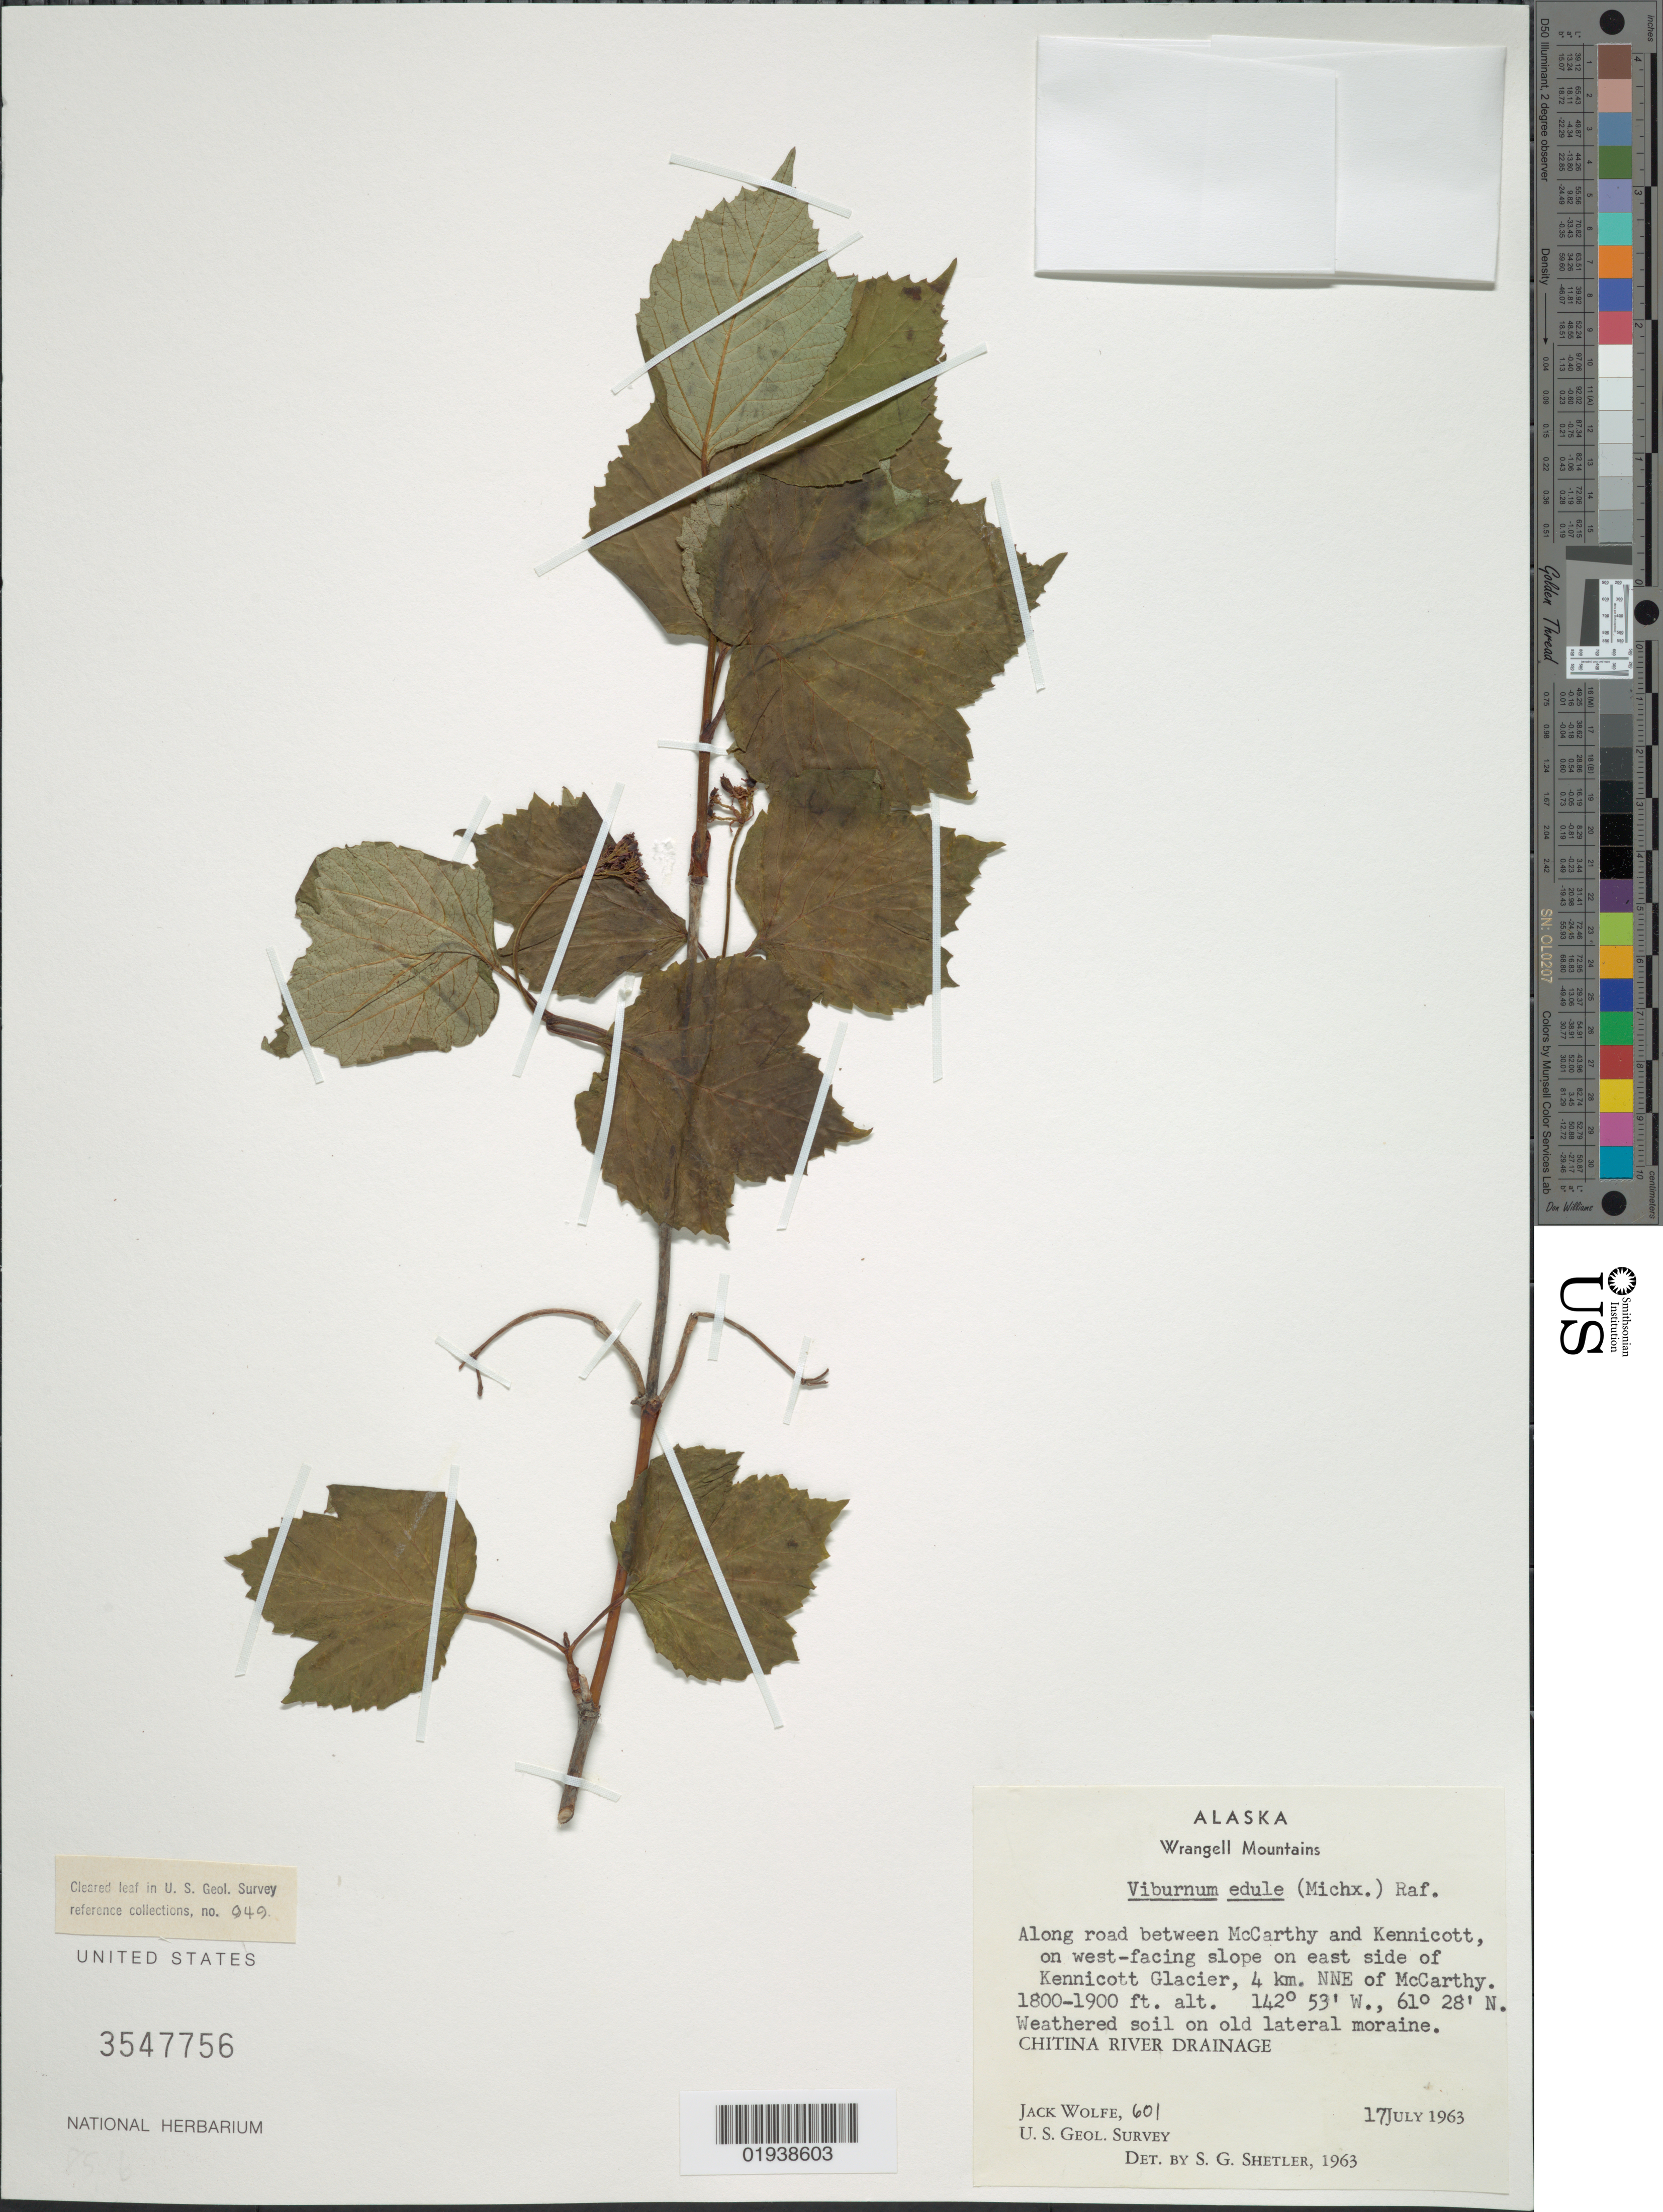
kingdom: Plantae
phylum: Tracheophyta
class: Magnoliopsida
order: Dipsacales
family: Viburnaceae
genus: Viburnum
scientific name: Viburnum edule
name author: (Michx.) Raf.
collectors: J. Wolfe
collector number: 601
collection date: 1963-07-17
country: United States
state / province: Alaska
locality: Wrangell Mountains, Along road between McCarthy and Kennicott, on west-facing slope on east side of Kennicott Glacier, 4 km. NNE of McCarthy, Chitina River Drainage.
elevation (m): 549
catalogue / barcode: US 3547756